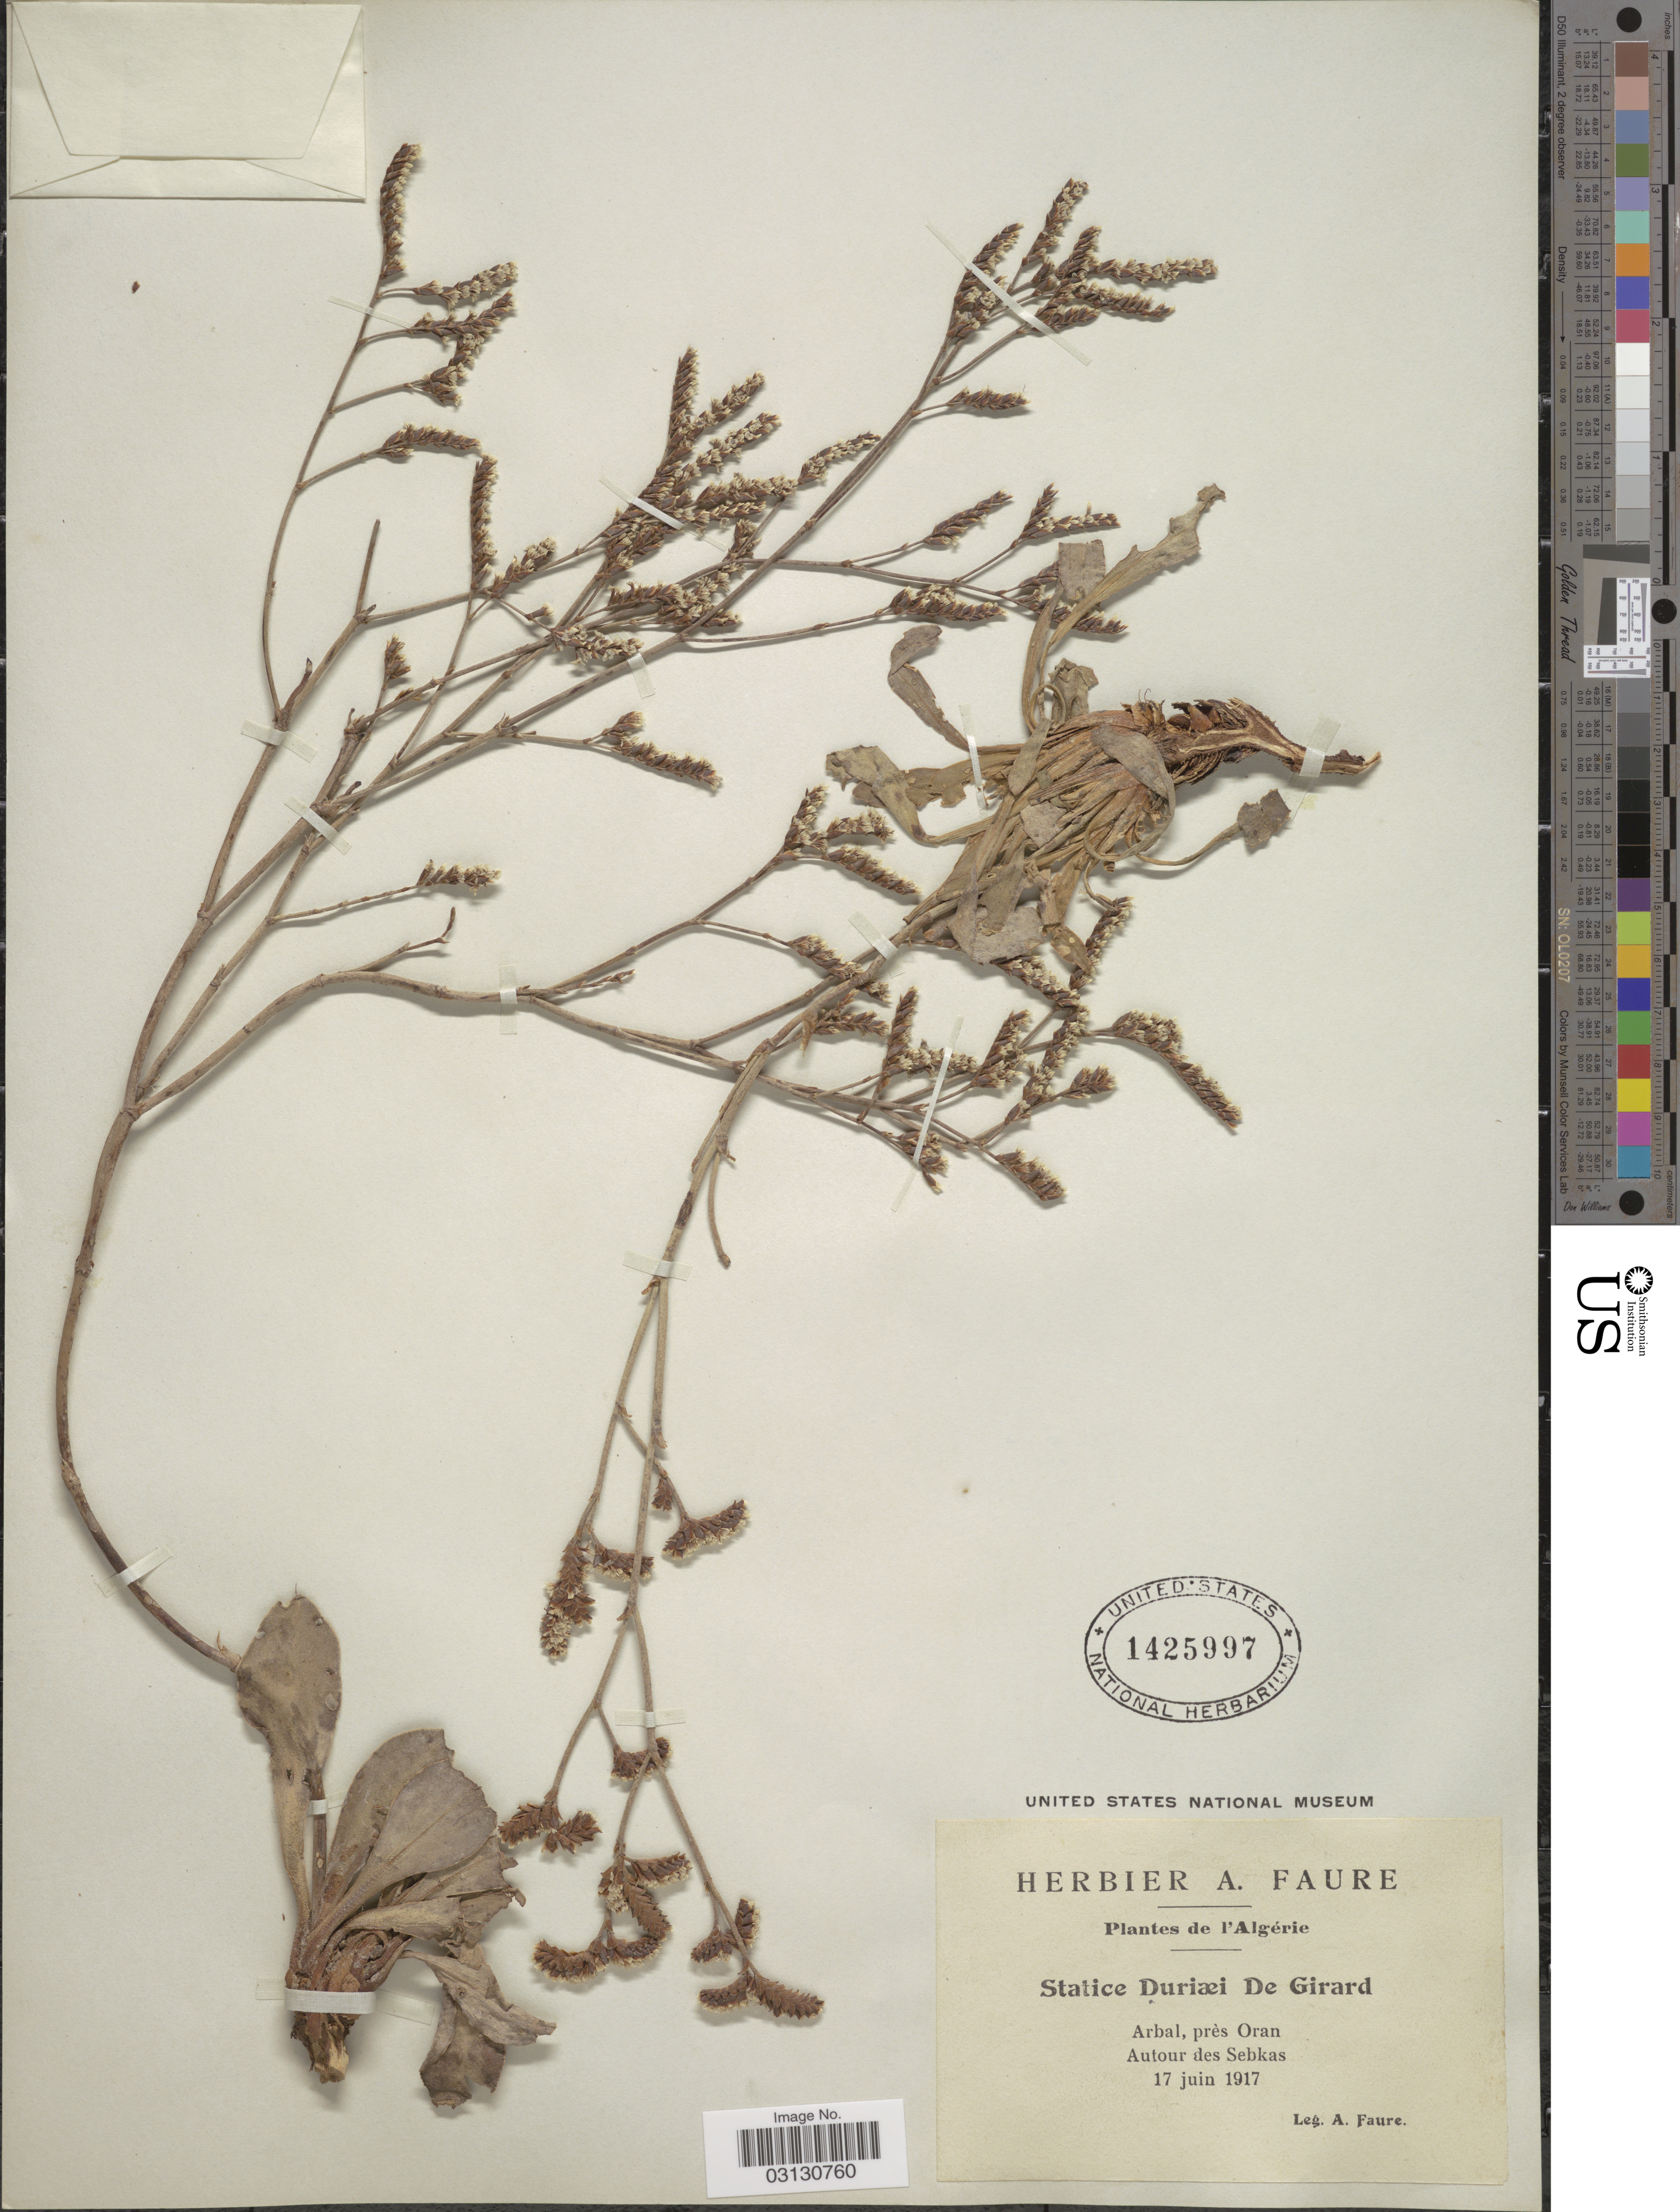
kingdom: Plantae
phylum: Tracheophyta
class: Magnoliopsida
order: Caryophyllales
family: Plumbaginaceae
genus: Limonium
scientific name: Limonium durieui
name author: Kuntze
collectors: A. Faure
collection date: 1917-06-17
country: Algeria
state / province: Oran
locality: D'Algérie, Arbal, près Oran, Autour des Sebkas.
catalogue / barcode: US 1425997